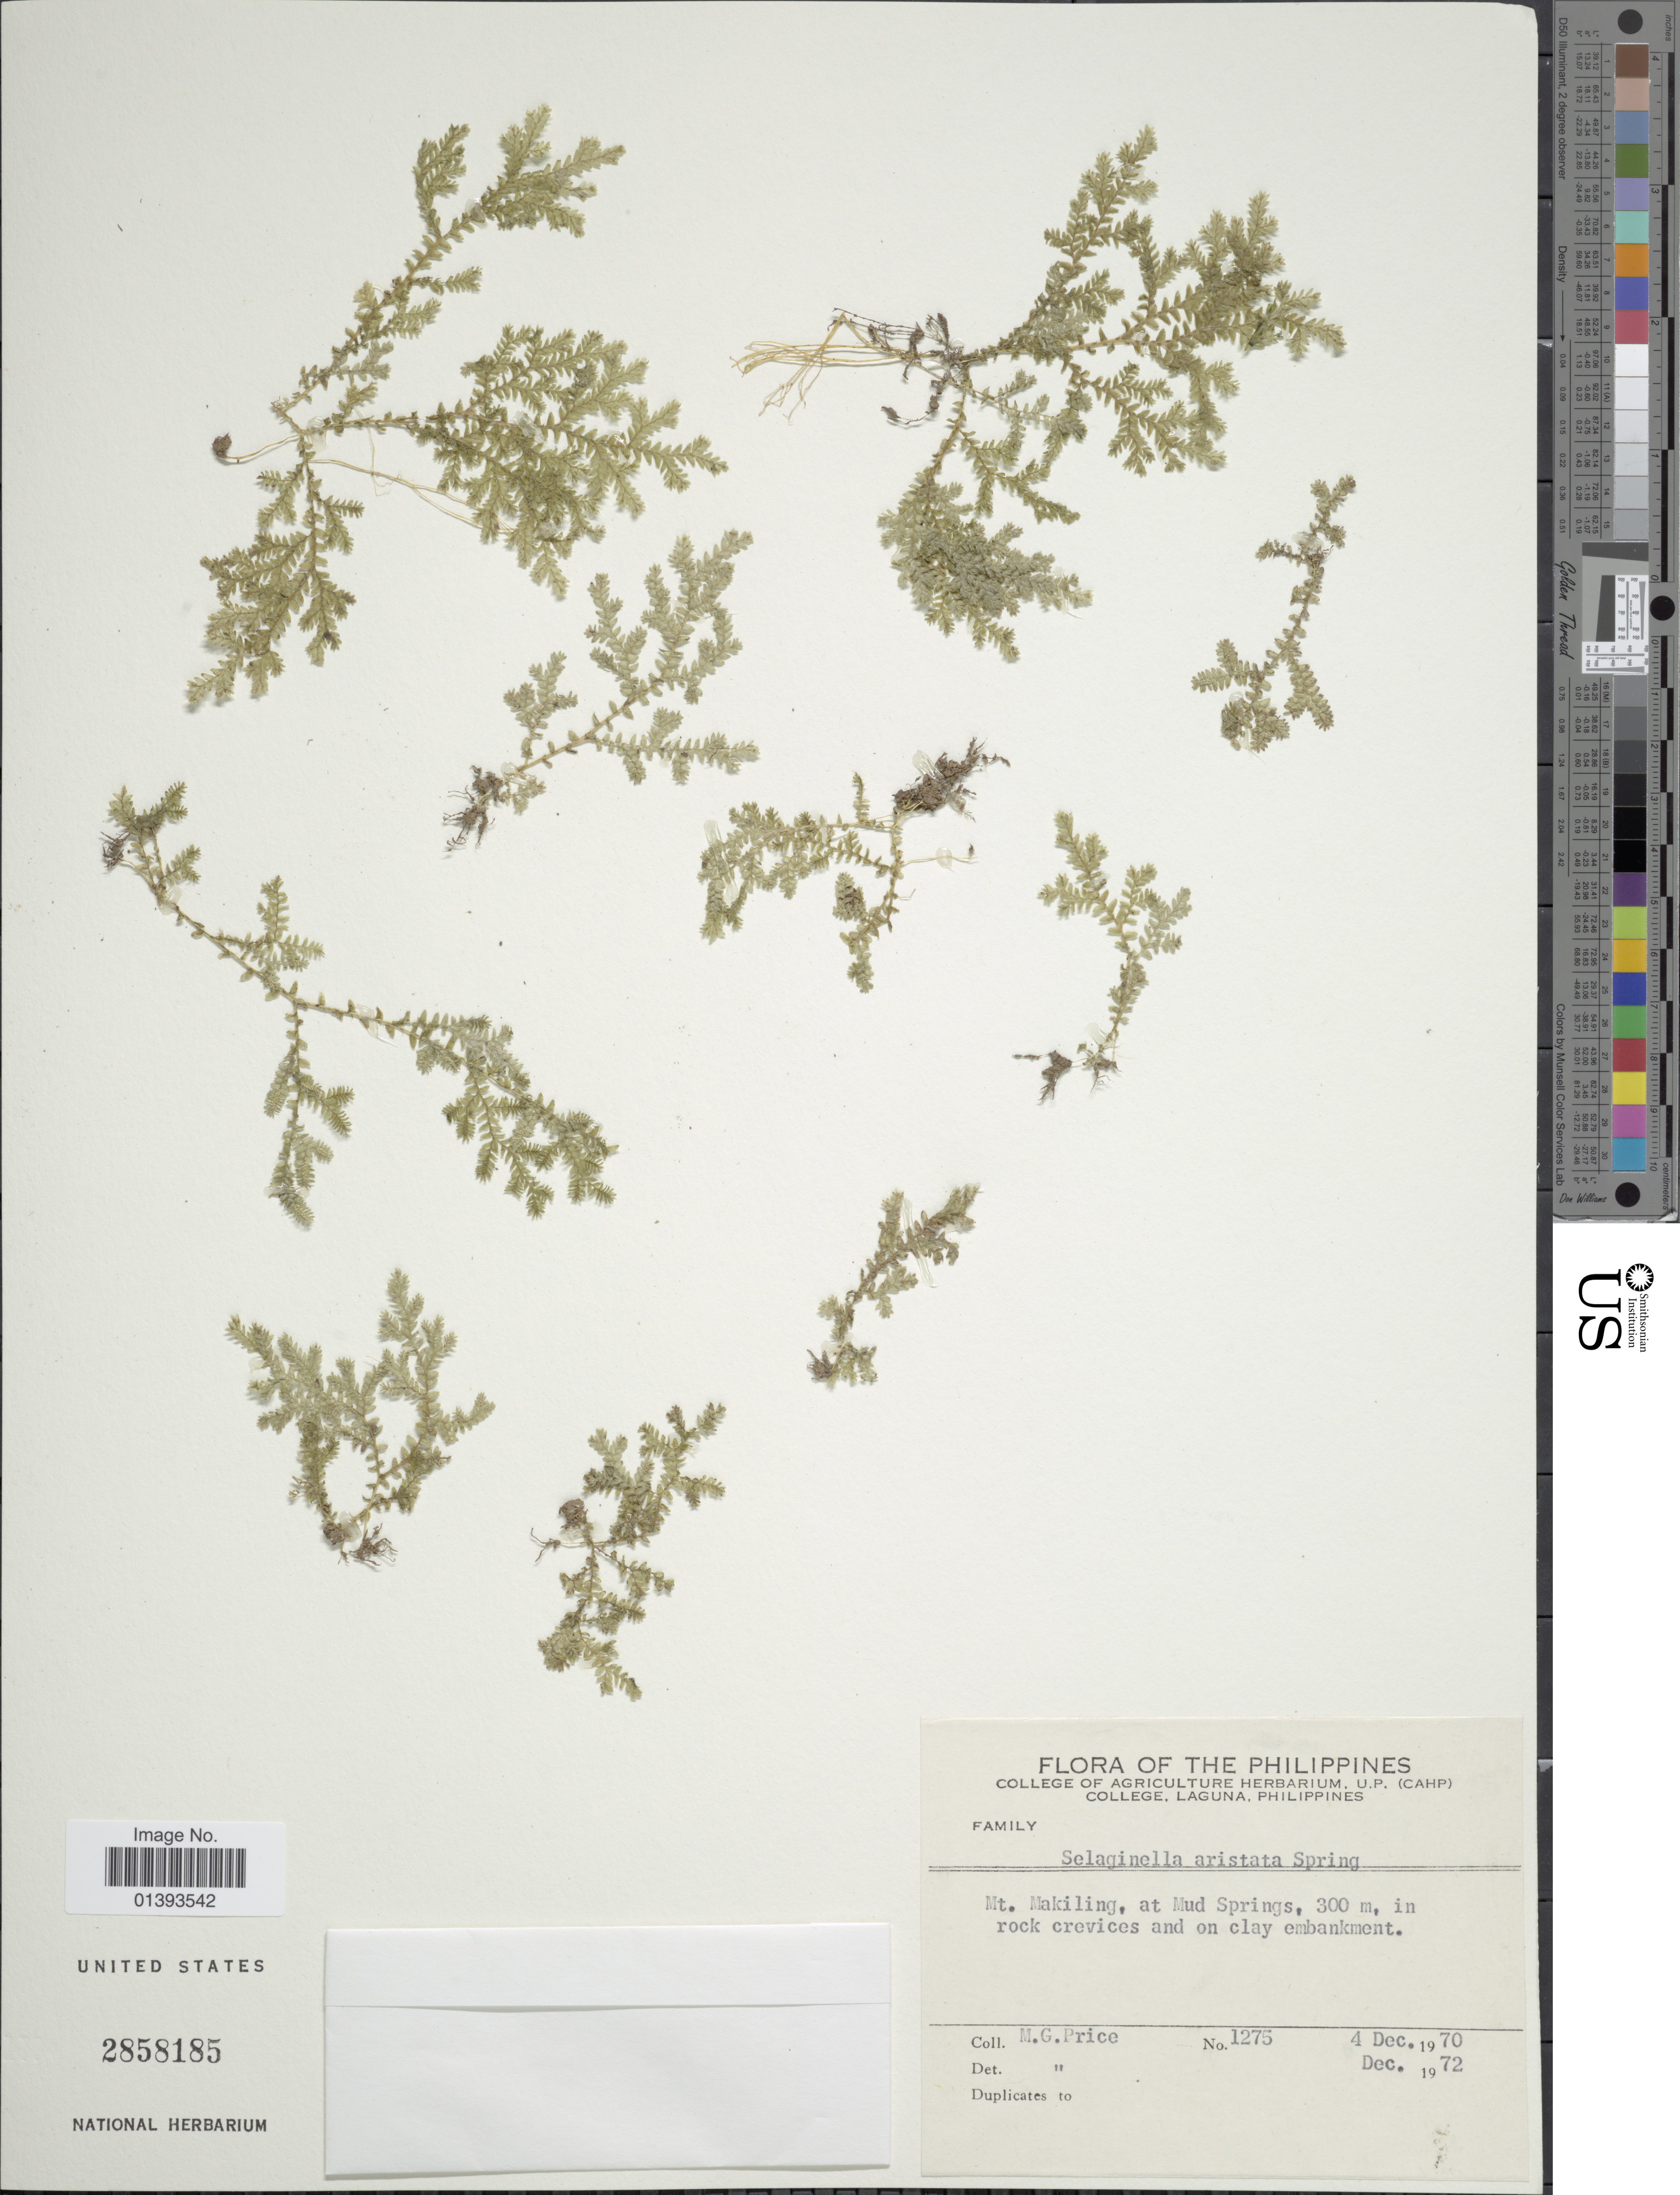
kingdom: Plantae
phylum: Tracheophyta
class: Lycopodiopsida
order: Selaginellales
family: Selaginellaceae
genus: Selaginella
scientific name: Selaginella aristata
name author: Spring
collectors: M. G. Price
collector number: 1275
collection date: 1970-12-04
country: Philippines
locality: Mt. Makiling, at Mud Springs, rock crevices and on clay embankment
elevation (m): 300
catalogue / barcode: US 2858185